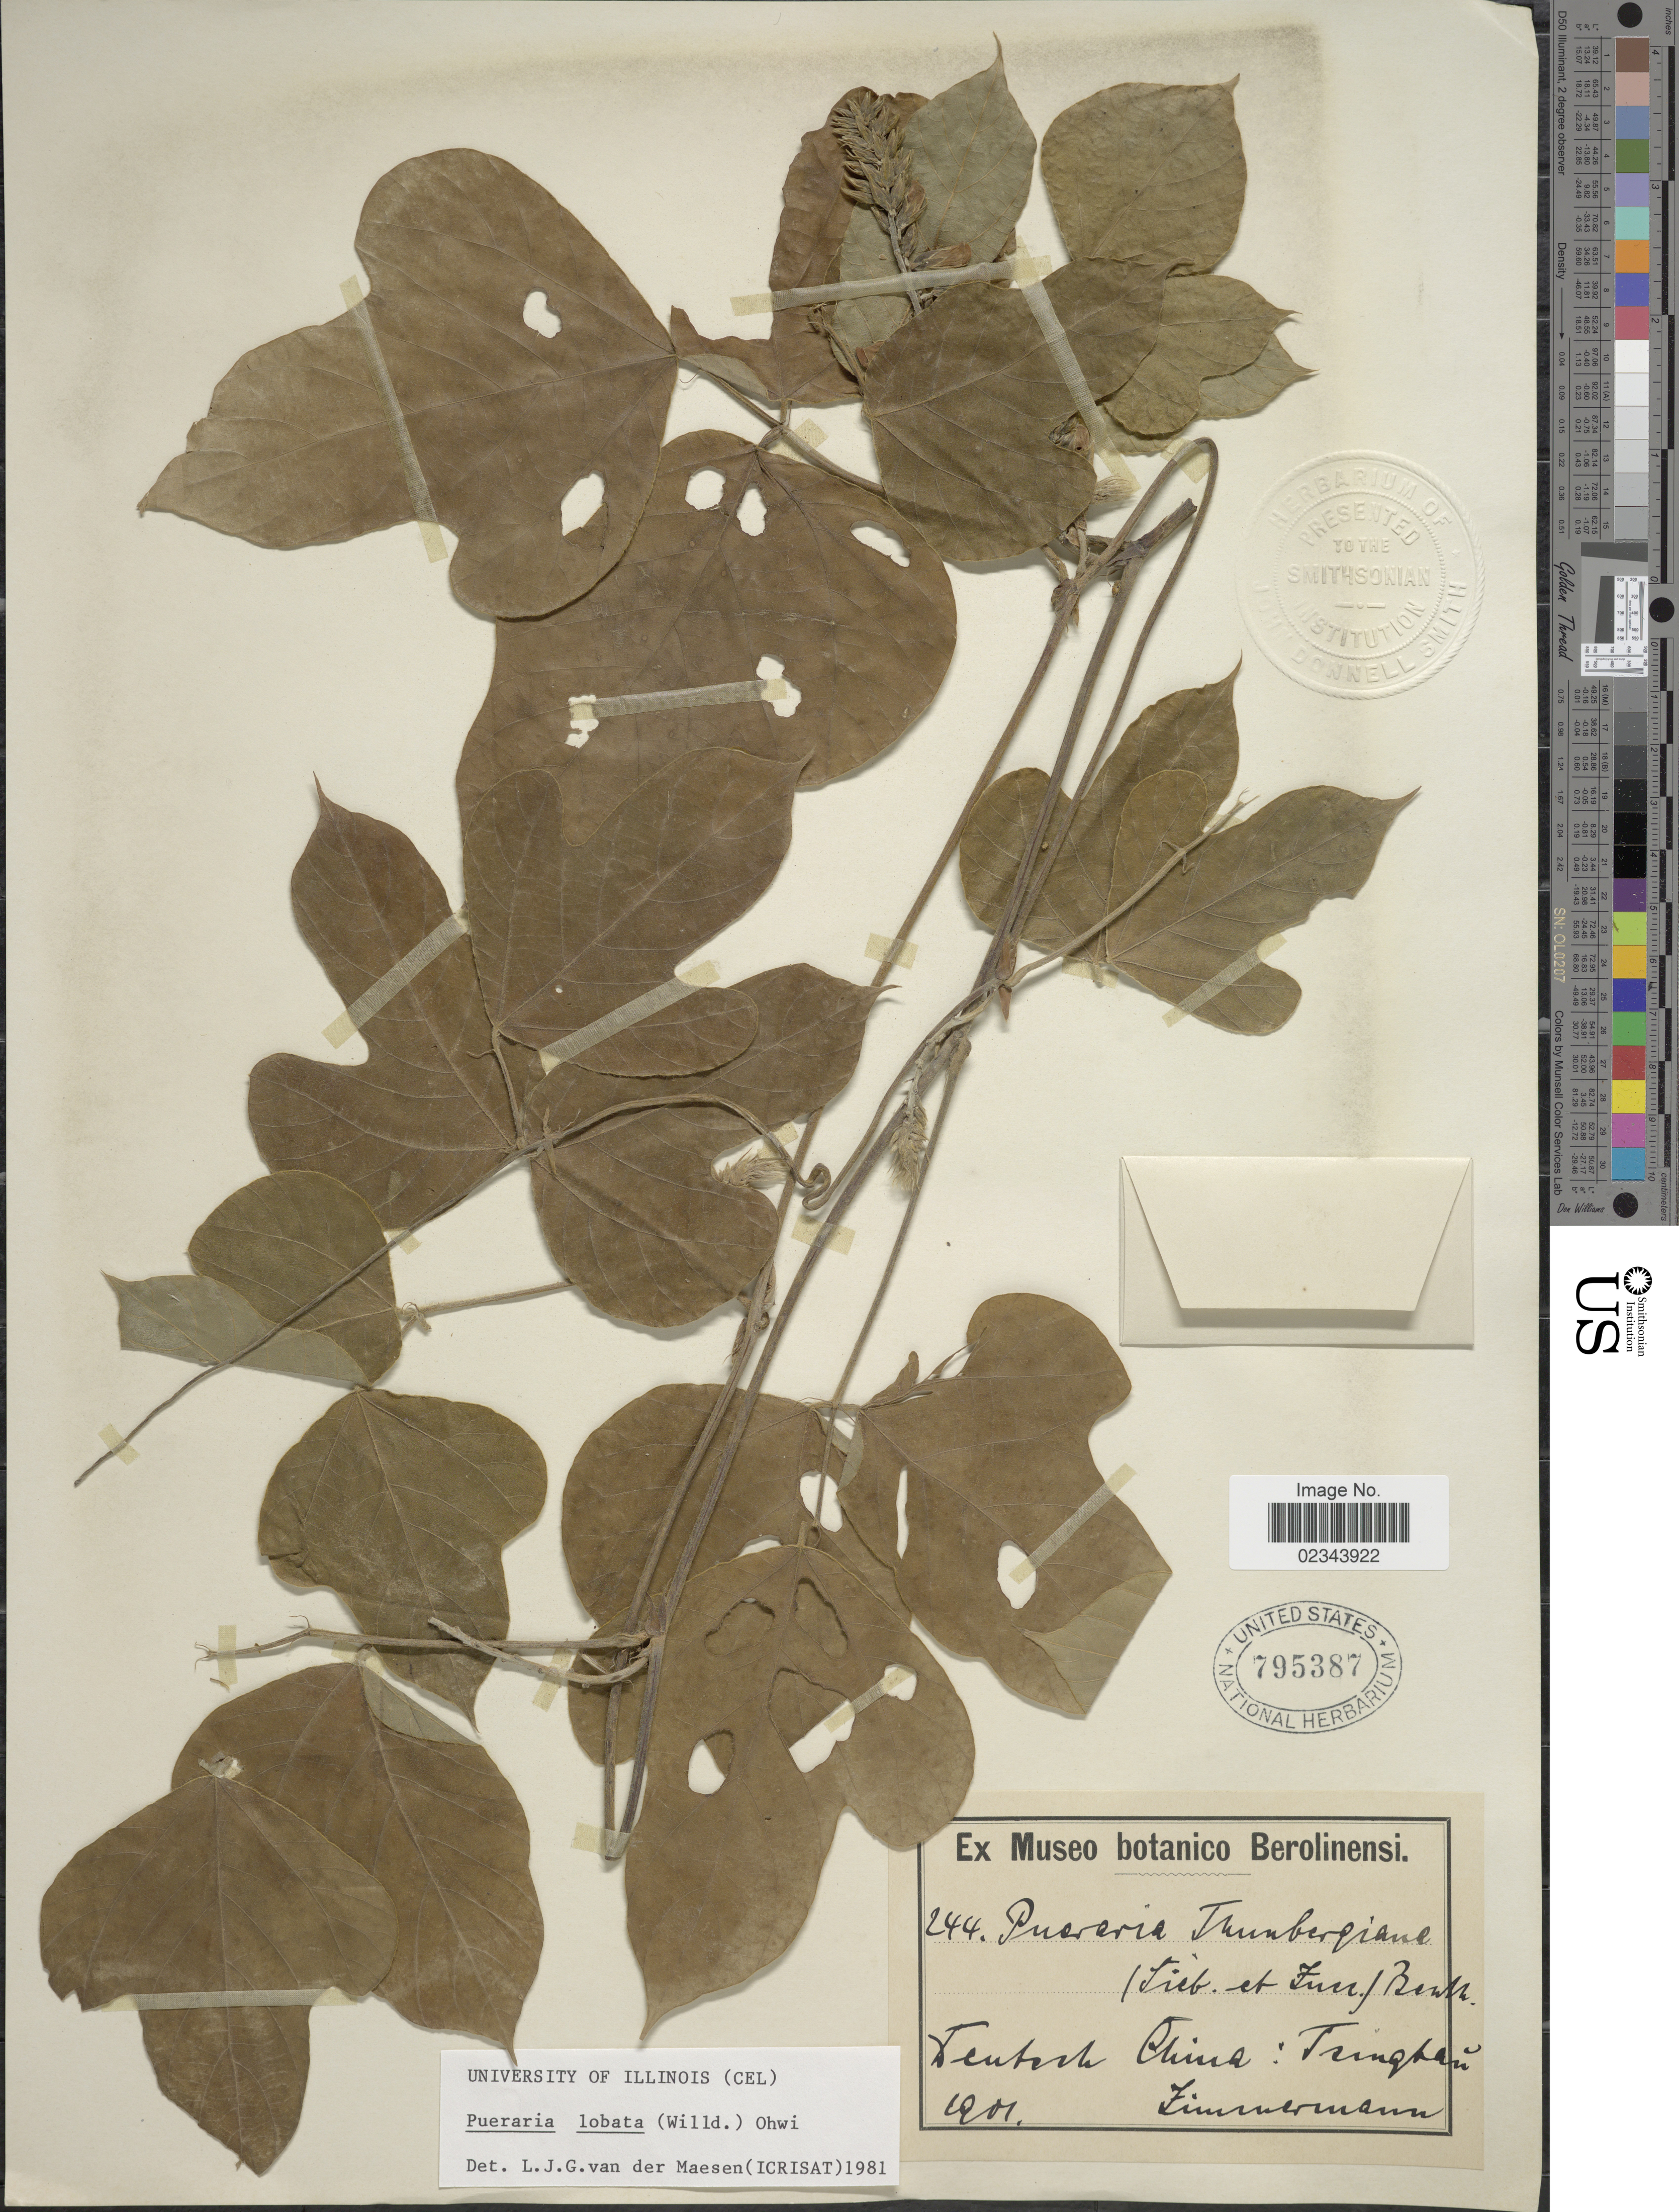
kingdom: Plantae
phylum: Tracheophyta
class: Magnoliopsida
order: Fabales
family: Fabaceae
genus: Pueraria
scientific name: Pueraria lobata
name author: (Willd.) Ohwi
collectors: -. Zimmermann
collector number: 244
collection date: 1901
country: China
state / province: Shandong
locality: Deutsch China: Tsingtau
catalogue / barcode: US 795387